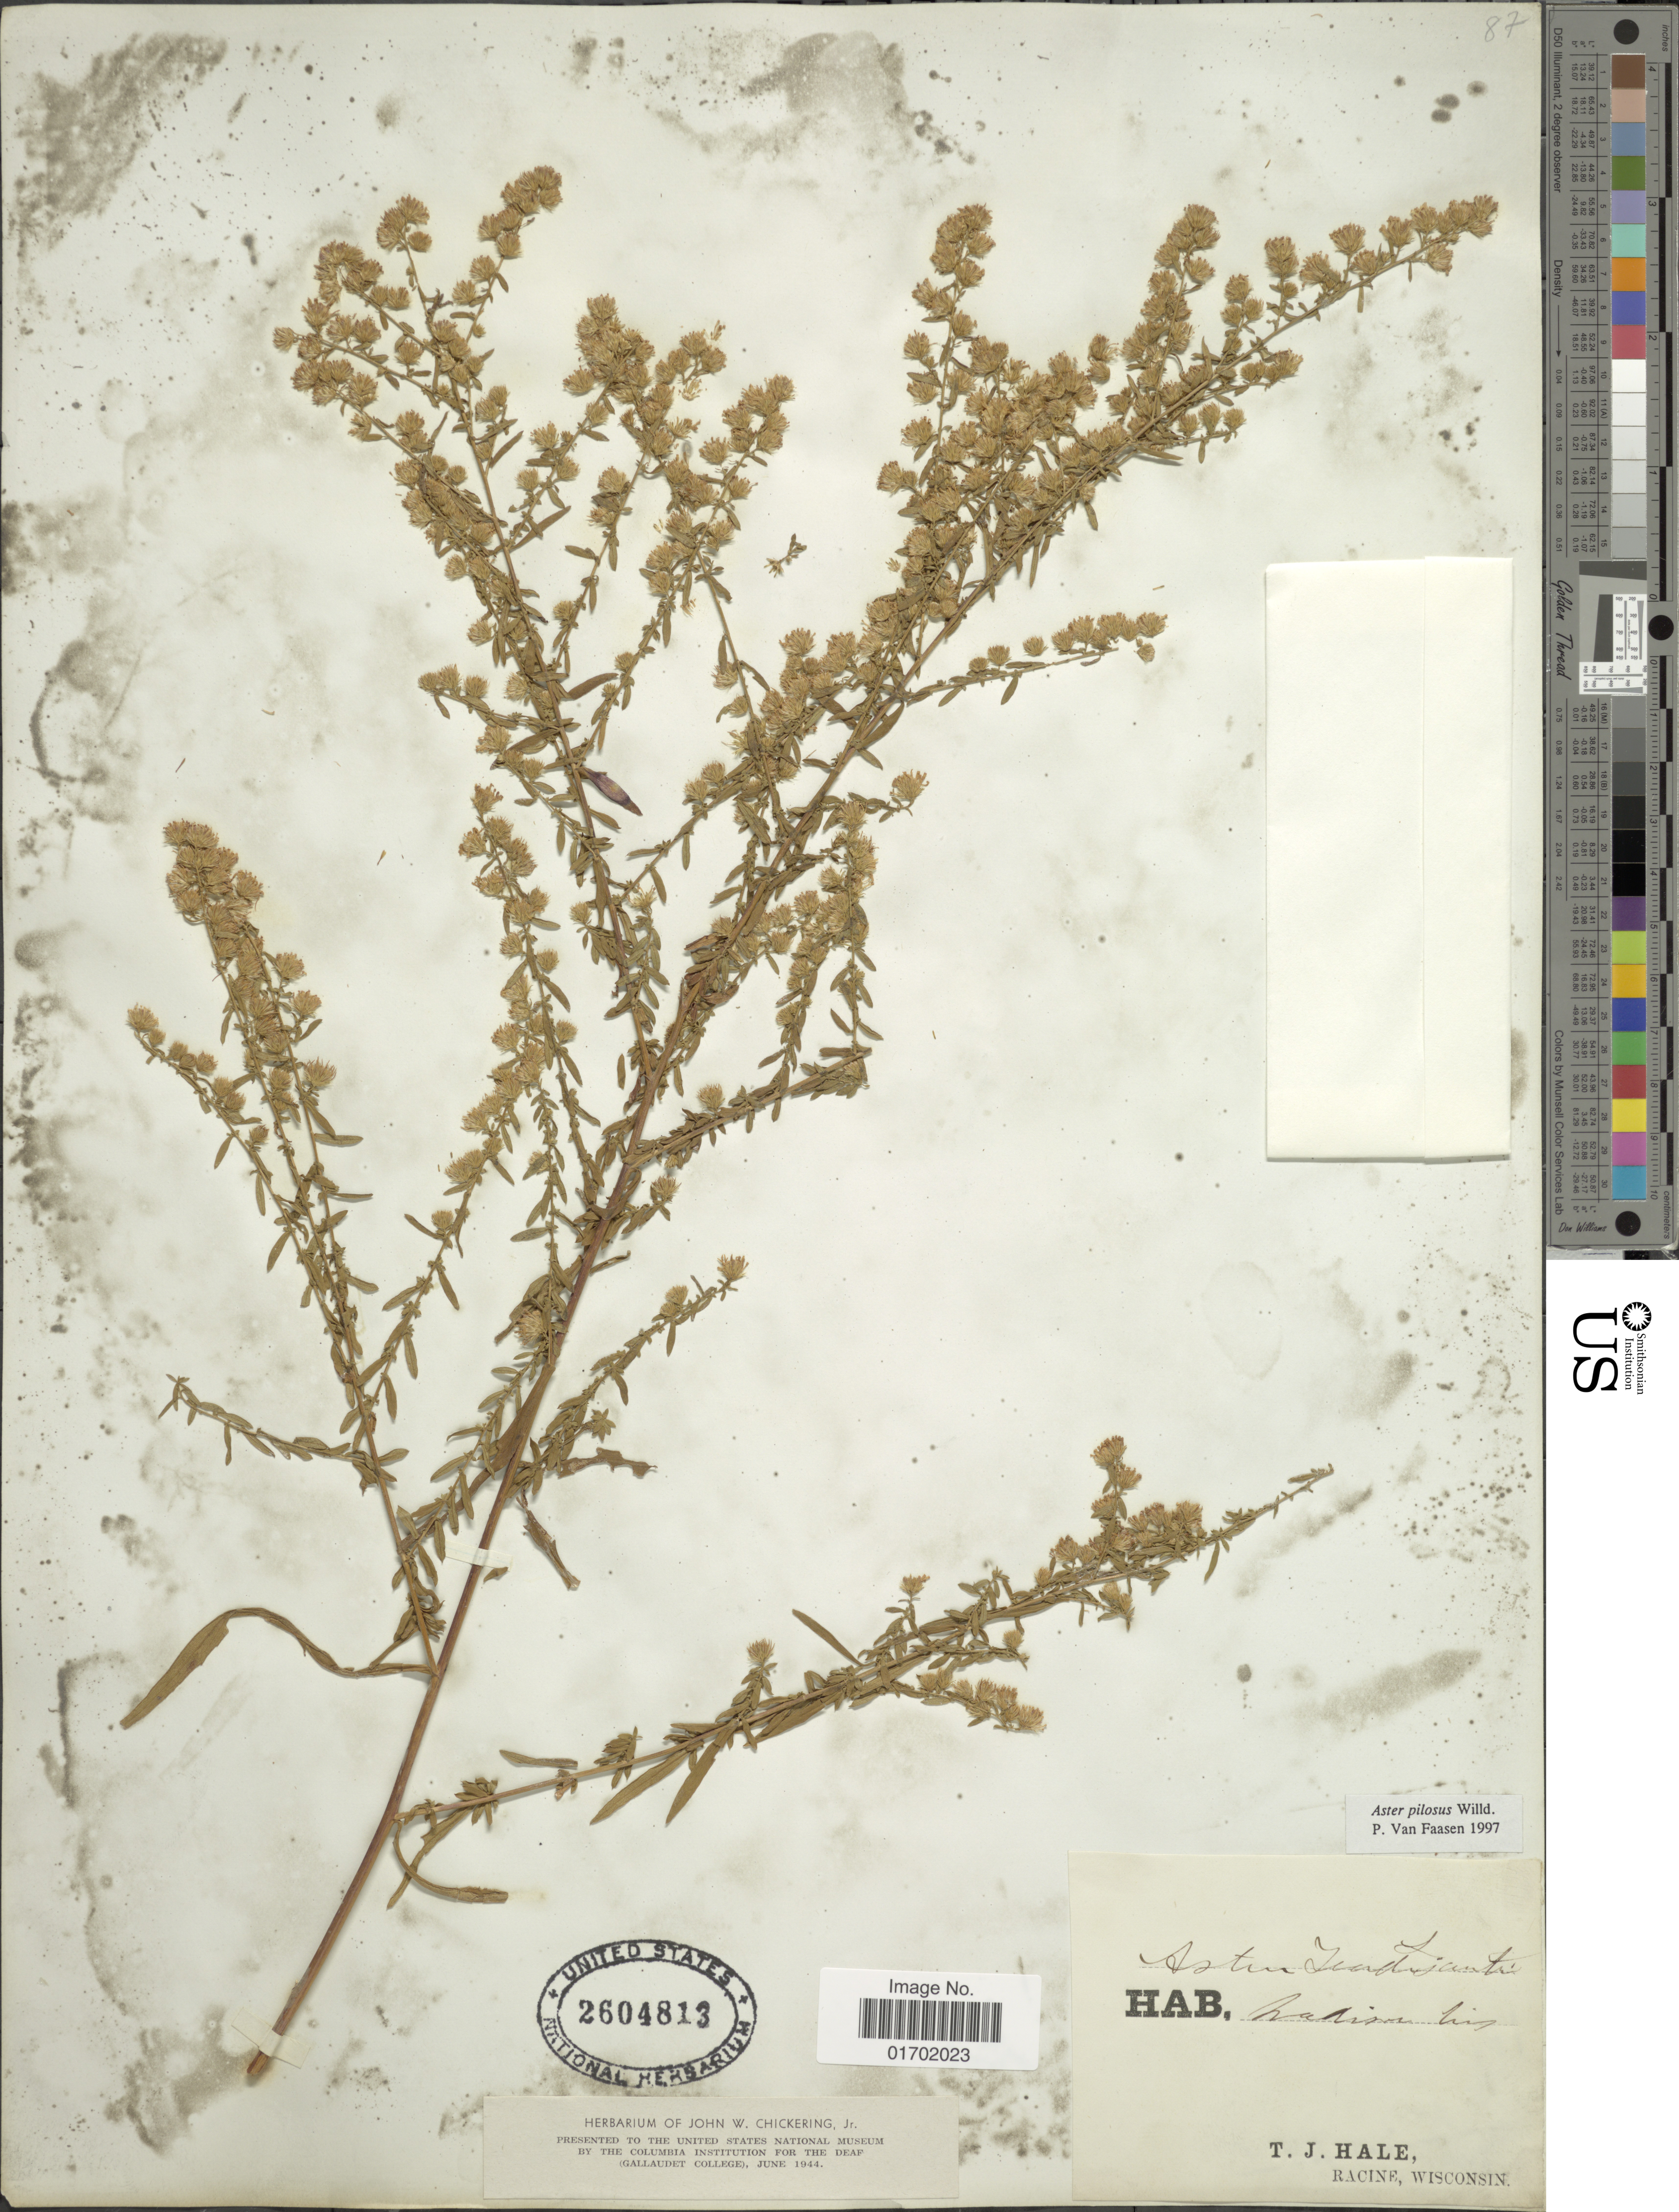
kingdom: Plantae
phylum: Tracheophyta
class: Magnoliopsida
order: Asterales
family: Asteraceae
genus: Symphyotrichum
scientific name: Symphyotrichum pilosum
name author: (Willd.) G.L. Nesom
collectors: T. Hale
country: United States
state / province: Wisconsin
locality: Racine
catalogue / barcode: US 2604813